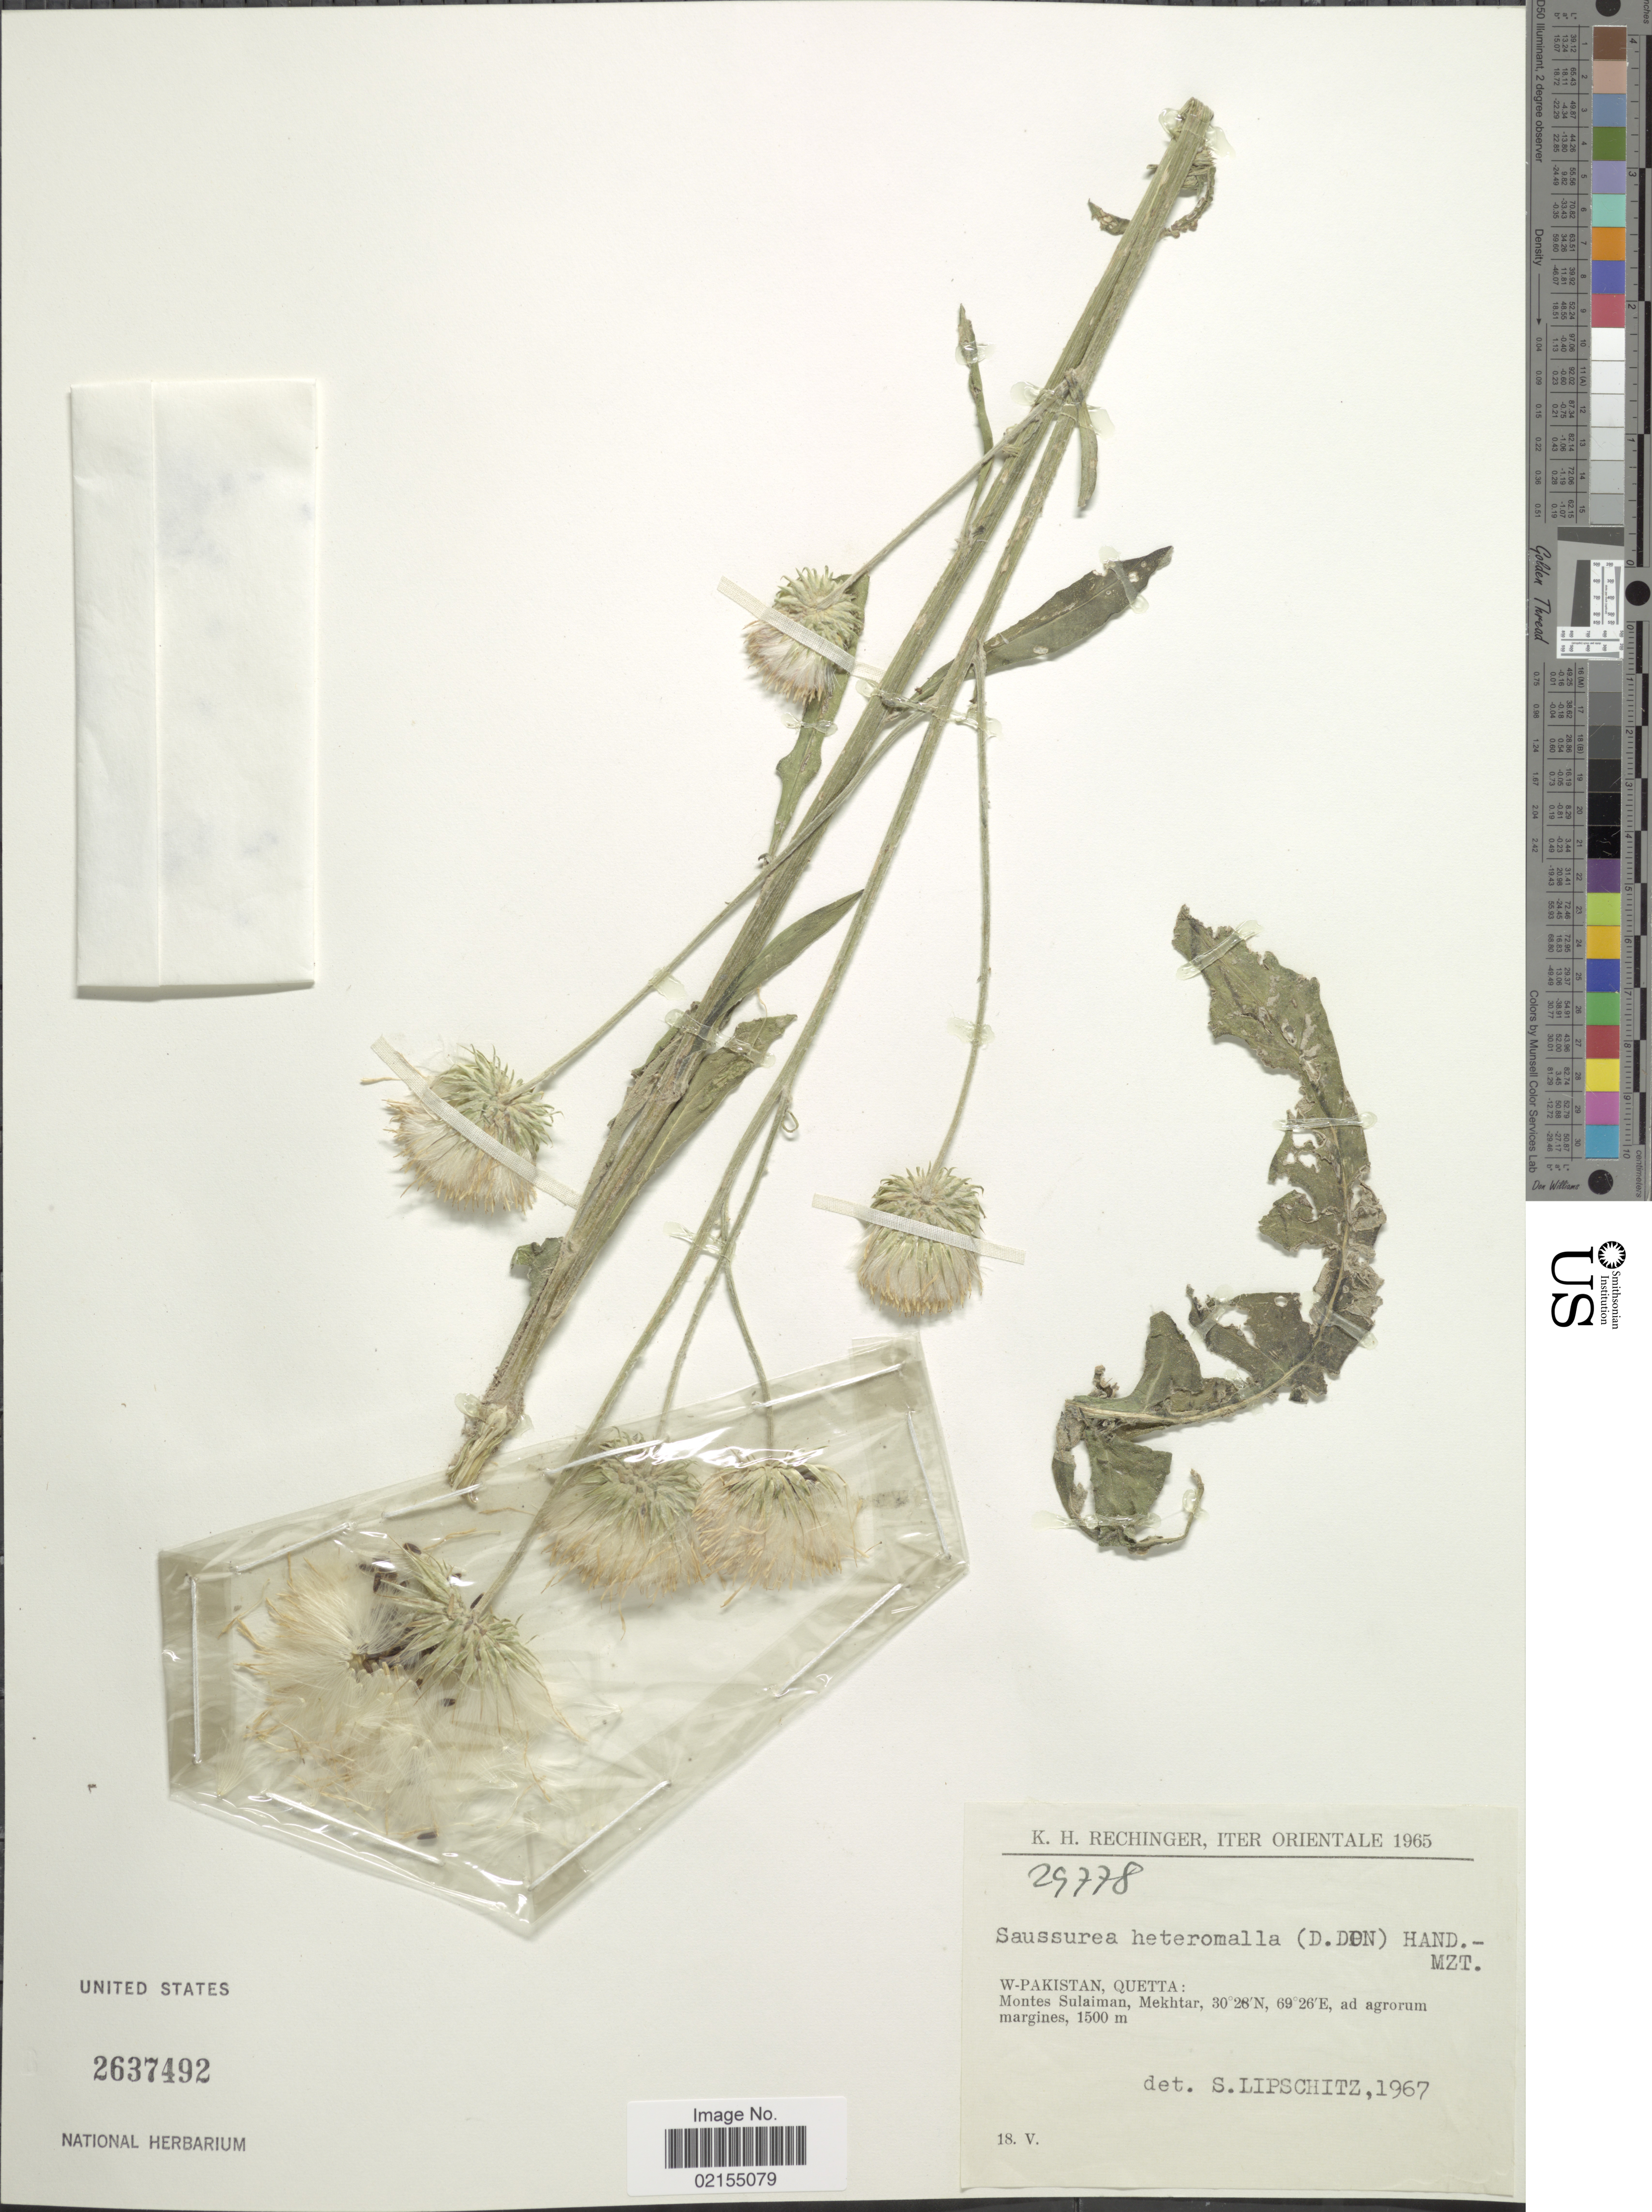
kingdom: Plantae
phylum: Tracheophyta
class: Magnoliopsida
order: Asterales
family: Asteraceae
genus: Himalaiella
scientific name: Himalaiella heteromalla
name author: (D. Don) Raab-Straube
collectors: K. H. Rechinger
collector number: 29778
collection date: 1965-05-18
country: Pakistan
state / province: Balochistan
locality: Iter Orientale, W-Pakistan, Quetta: Montes Sulaiman, mekhtar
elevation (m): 1500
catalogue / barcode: US 2637492